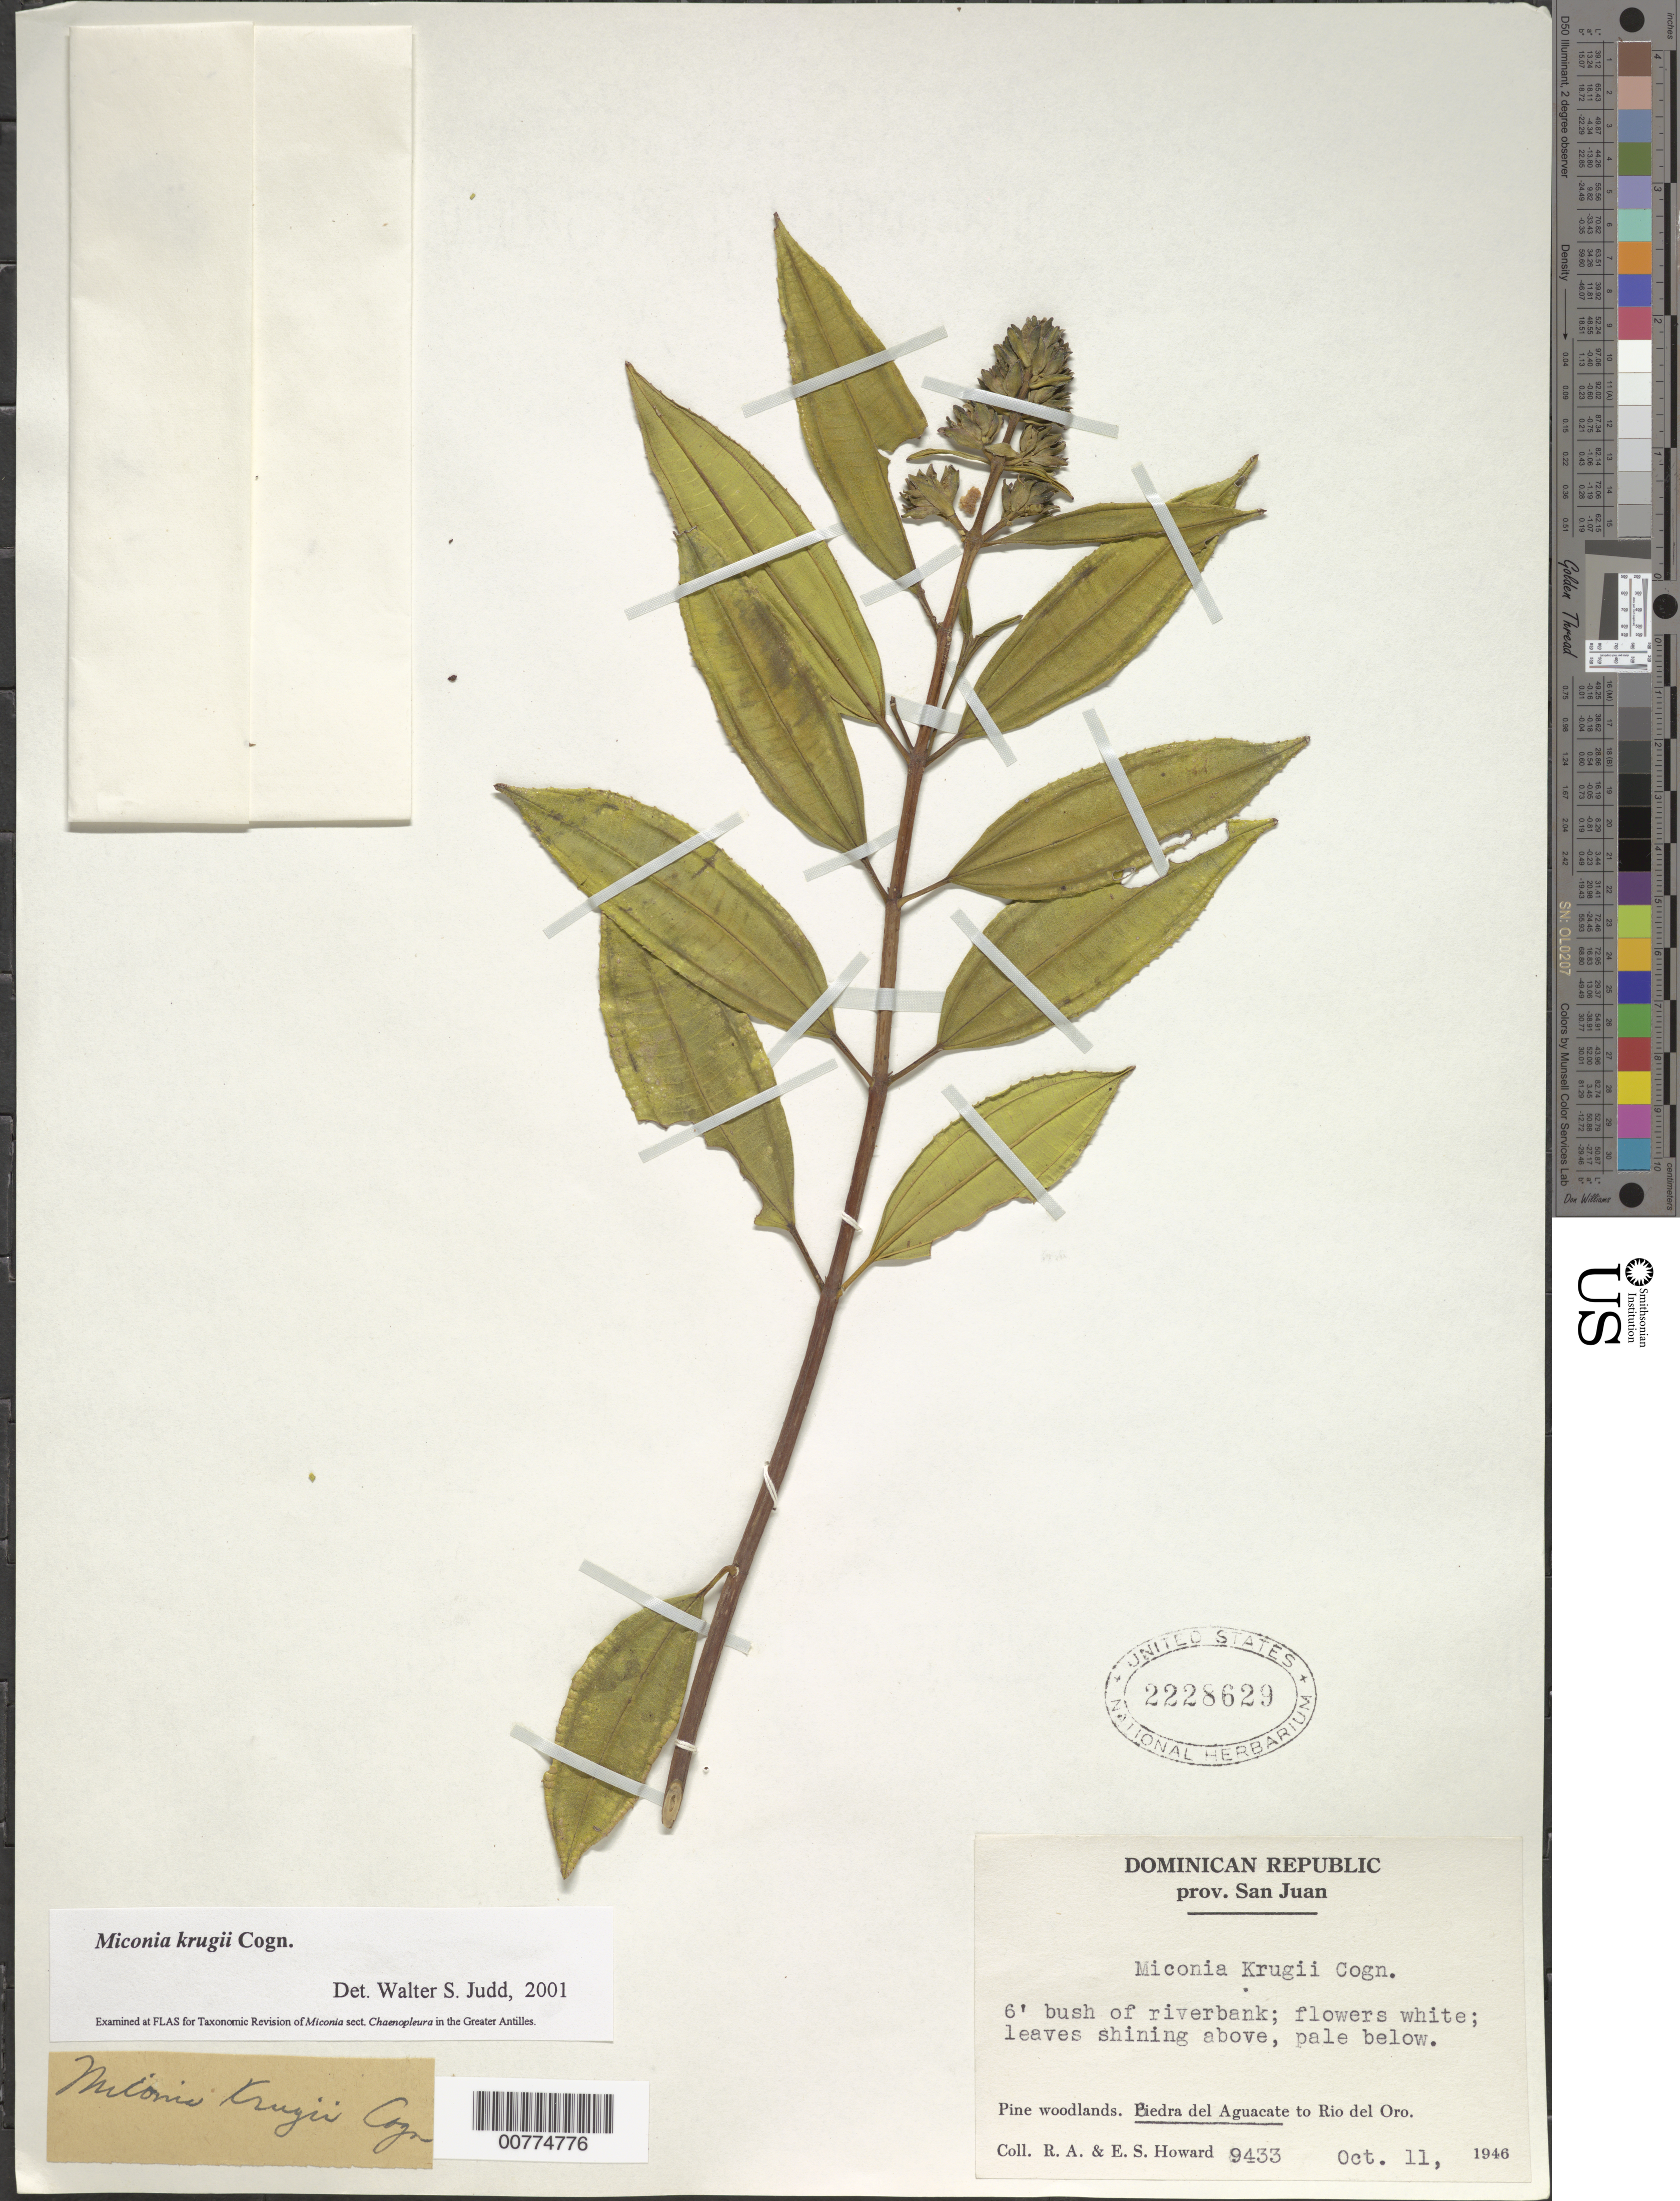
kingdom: Plantae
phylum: Tracheophyta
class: Magnoliopsida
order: Myrtales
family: Melastomataceae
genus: Miconia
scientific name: Miconia krugii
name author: Cogn.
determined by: Judd, Walter S.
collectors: R. A. Howard & E. S. Howard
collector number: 9433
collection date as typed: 11 Oct 1946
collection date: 1946-10-11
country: Dominican Republic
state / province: San Juan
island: Hispaniola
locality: Piedra del Aguacate to Rio del Oro.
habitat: Pine woodlands.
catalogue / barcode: US 2228629